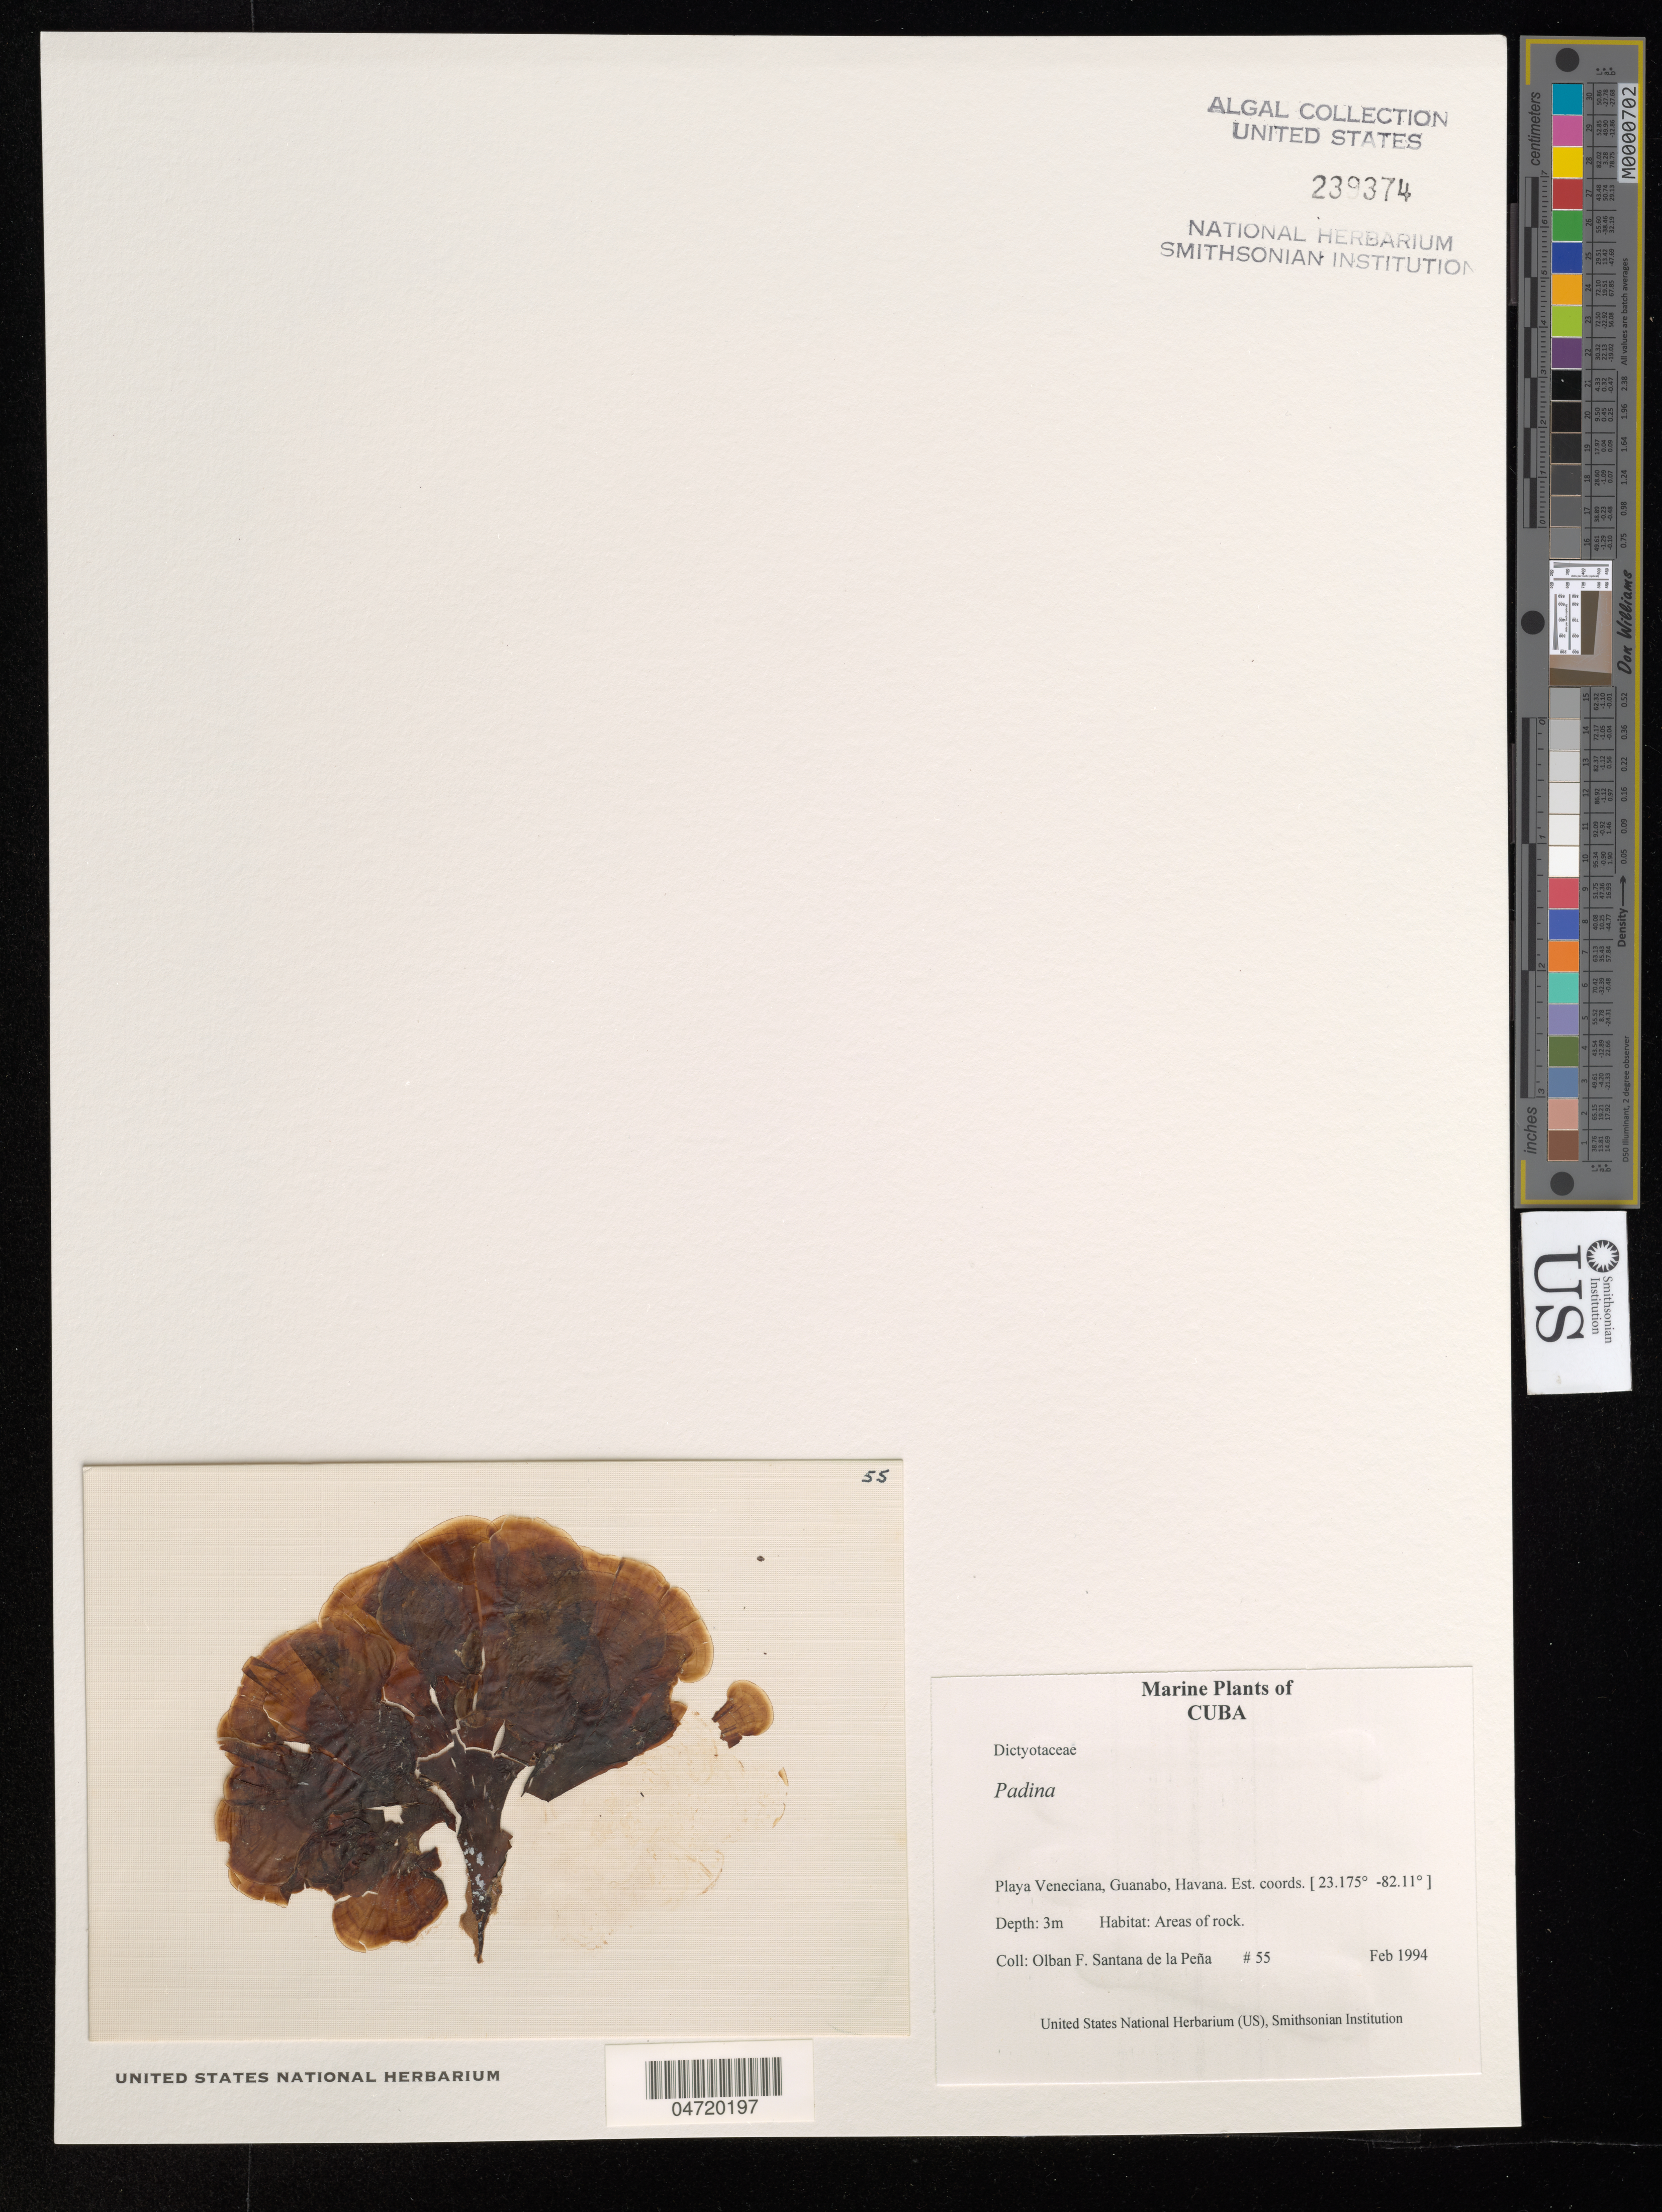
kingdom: Chromista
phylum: Ochrophyta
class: Phaeophyceae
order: Dictyotales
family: Dictyotaceae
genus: Padina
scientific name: Padina sp.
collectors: O. Santana de la Peña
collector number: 55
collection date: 1994-02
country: Cuba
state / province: La Habana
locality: Playa Veneciana, Guanabo, Havana.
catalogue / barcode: US 239374